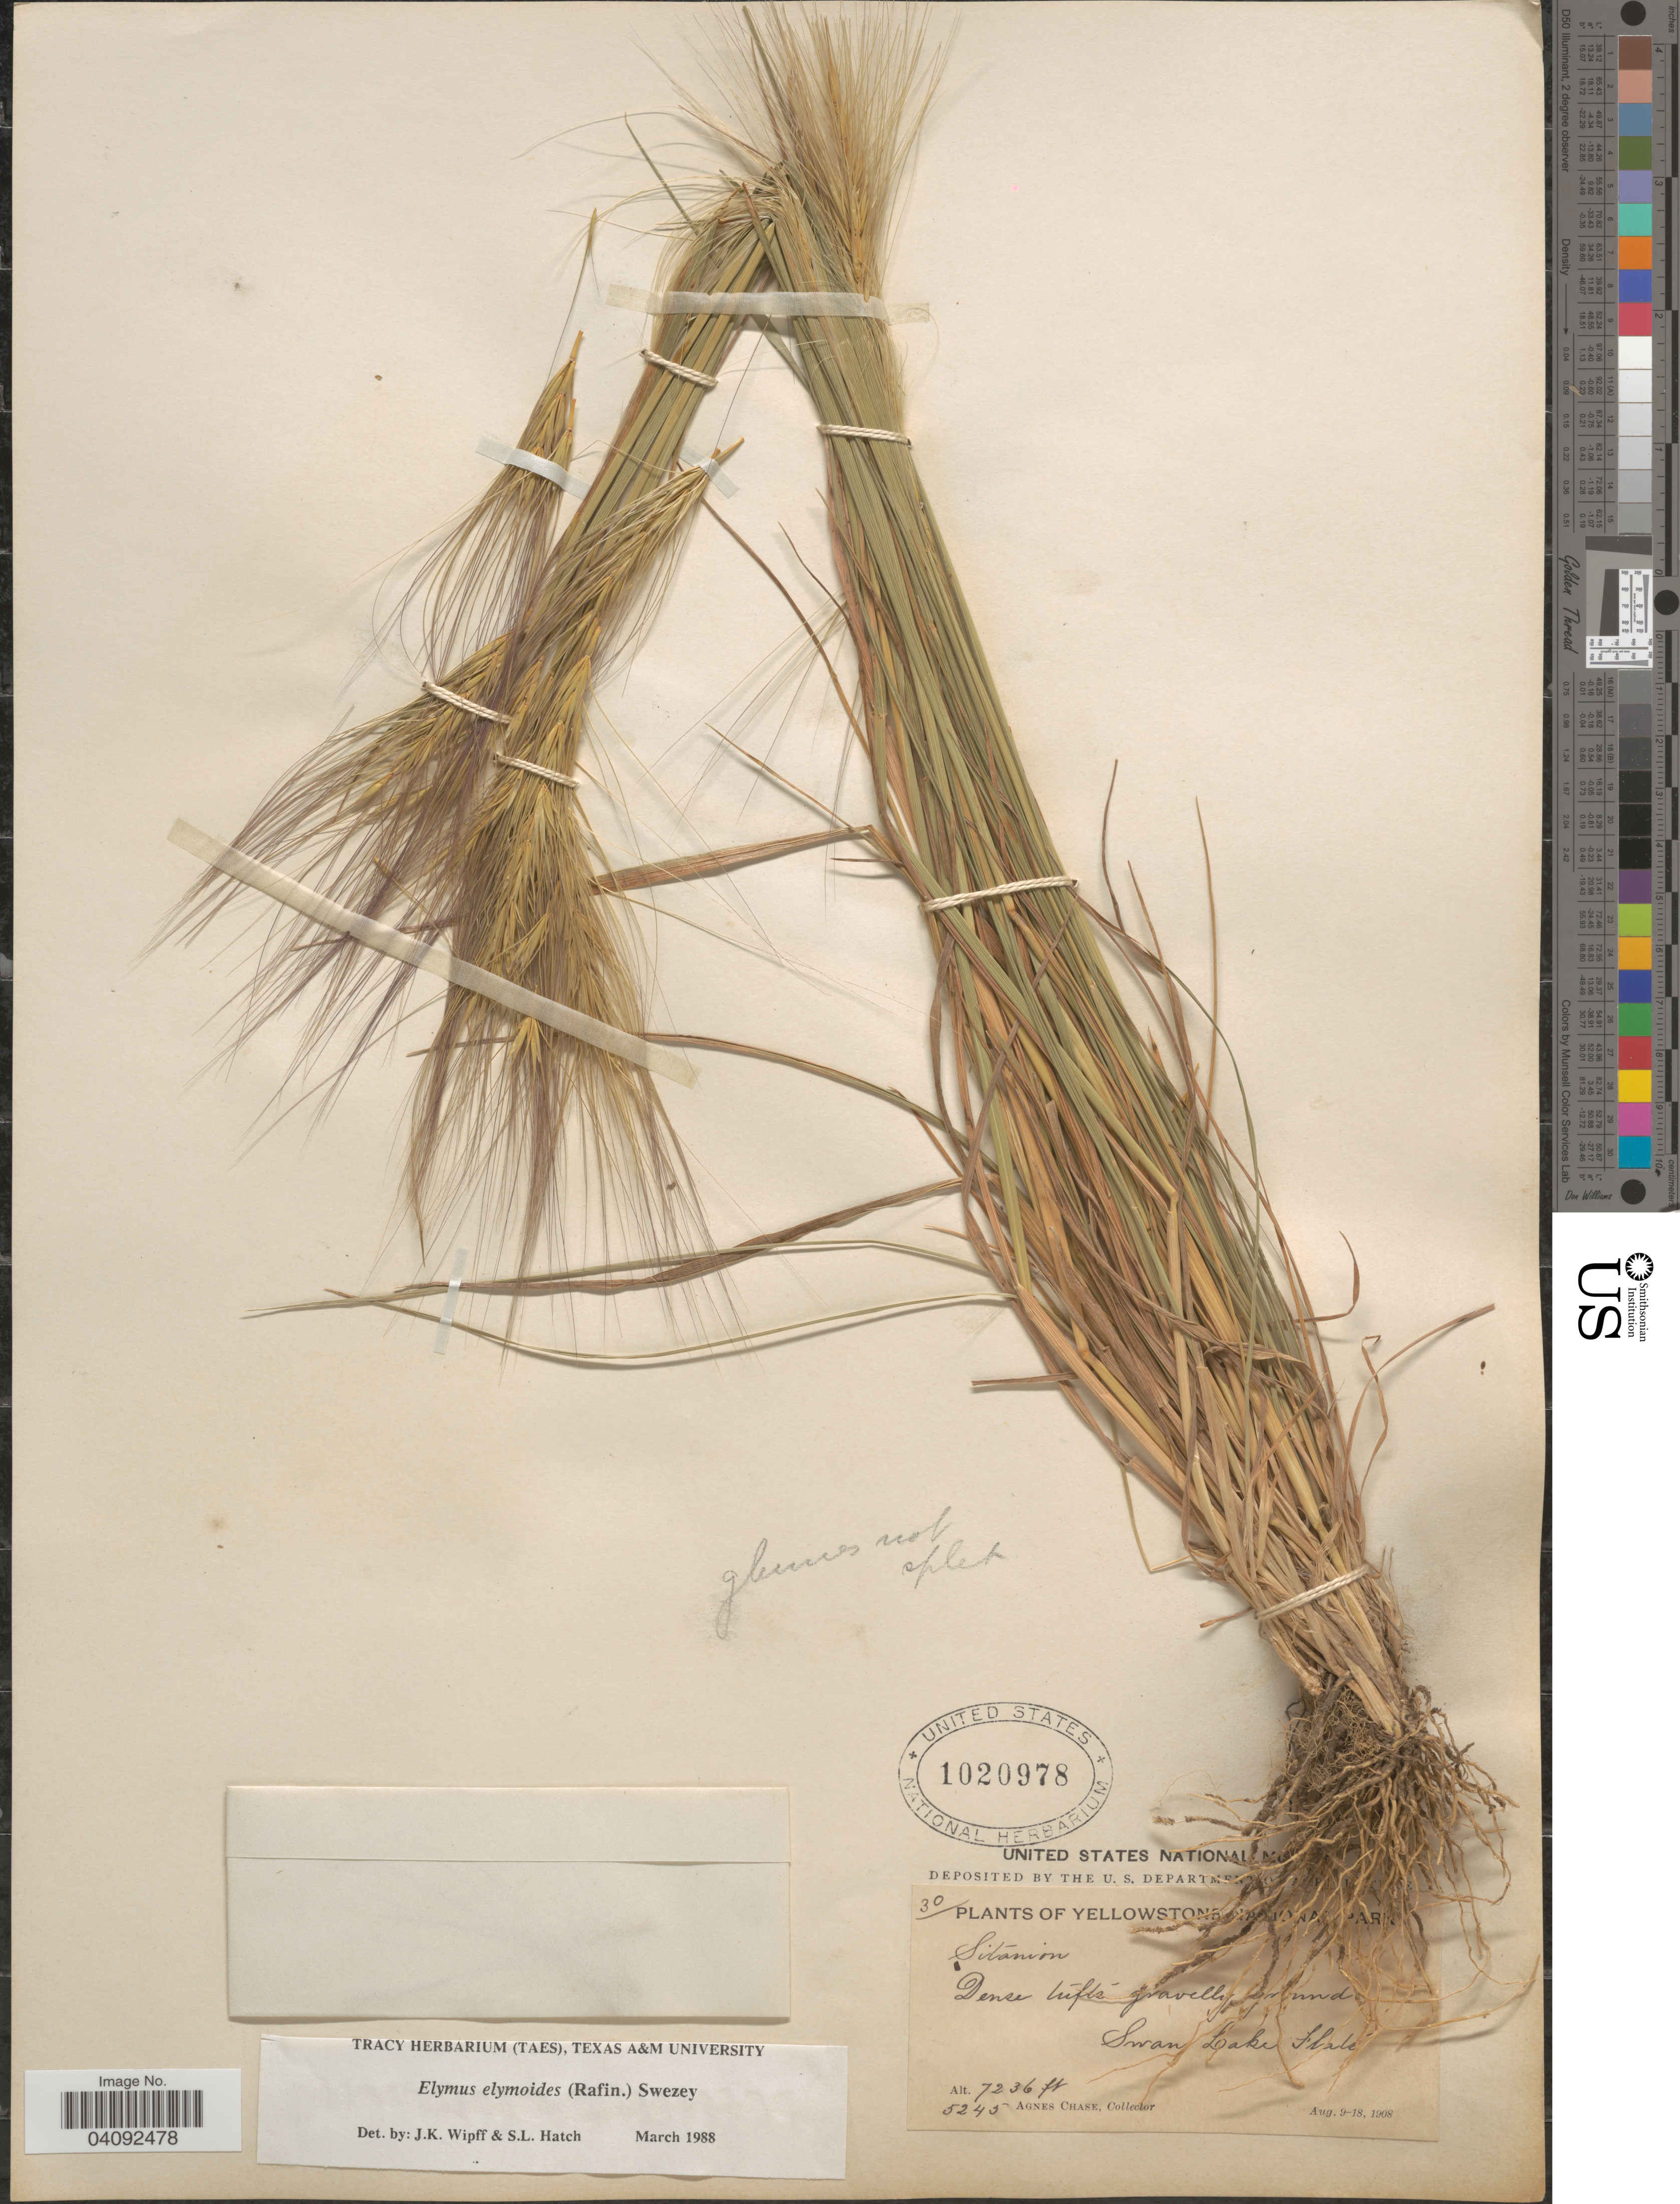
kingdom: Plantae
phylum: Tracheophyta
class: Liliopsida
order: Poales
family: Poaceae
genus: Elymus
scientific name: Elymus elymoides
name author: (Raf.) Swezey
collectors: A. Chase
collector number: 5245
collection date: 1908-08-09/1908-08-18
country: United States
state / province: Wyoming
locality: Yellowstone National Park. Swan Lake Flats.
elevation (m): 2206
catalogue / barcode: US 1020978